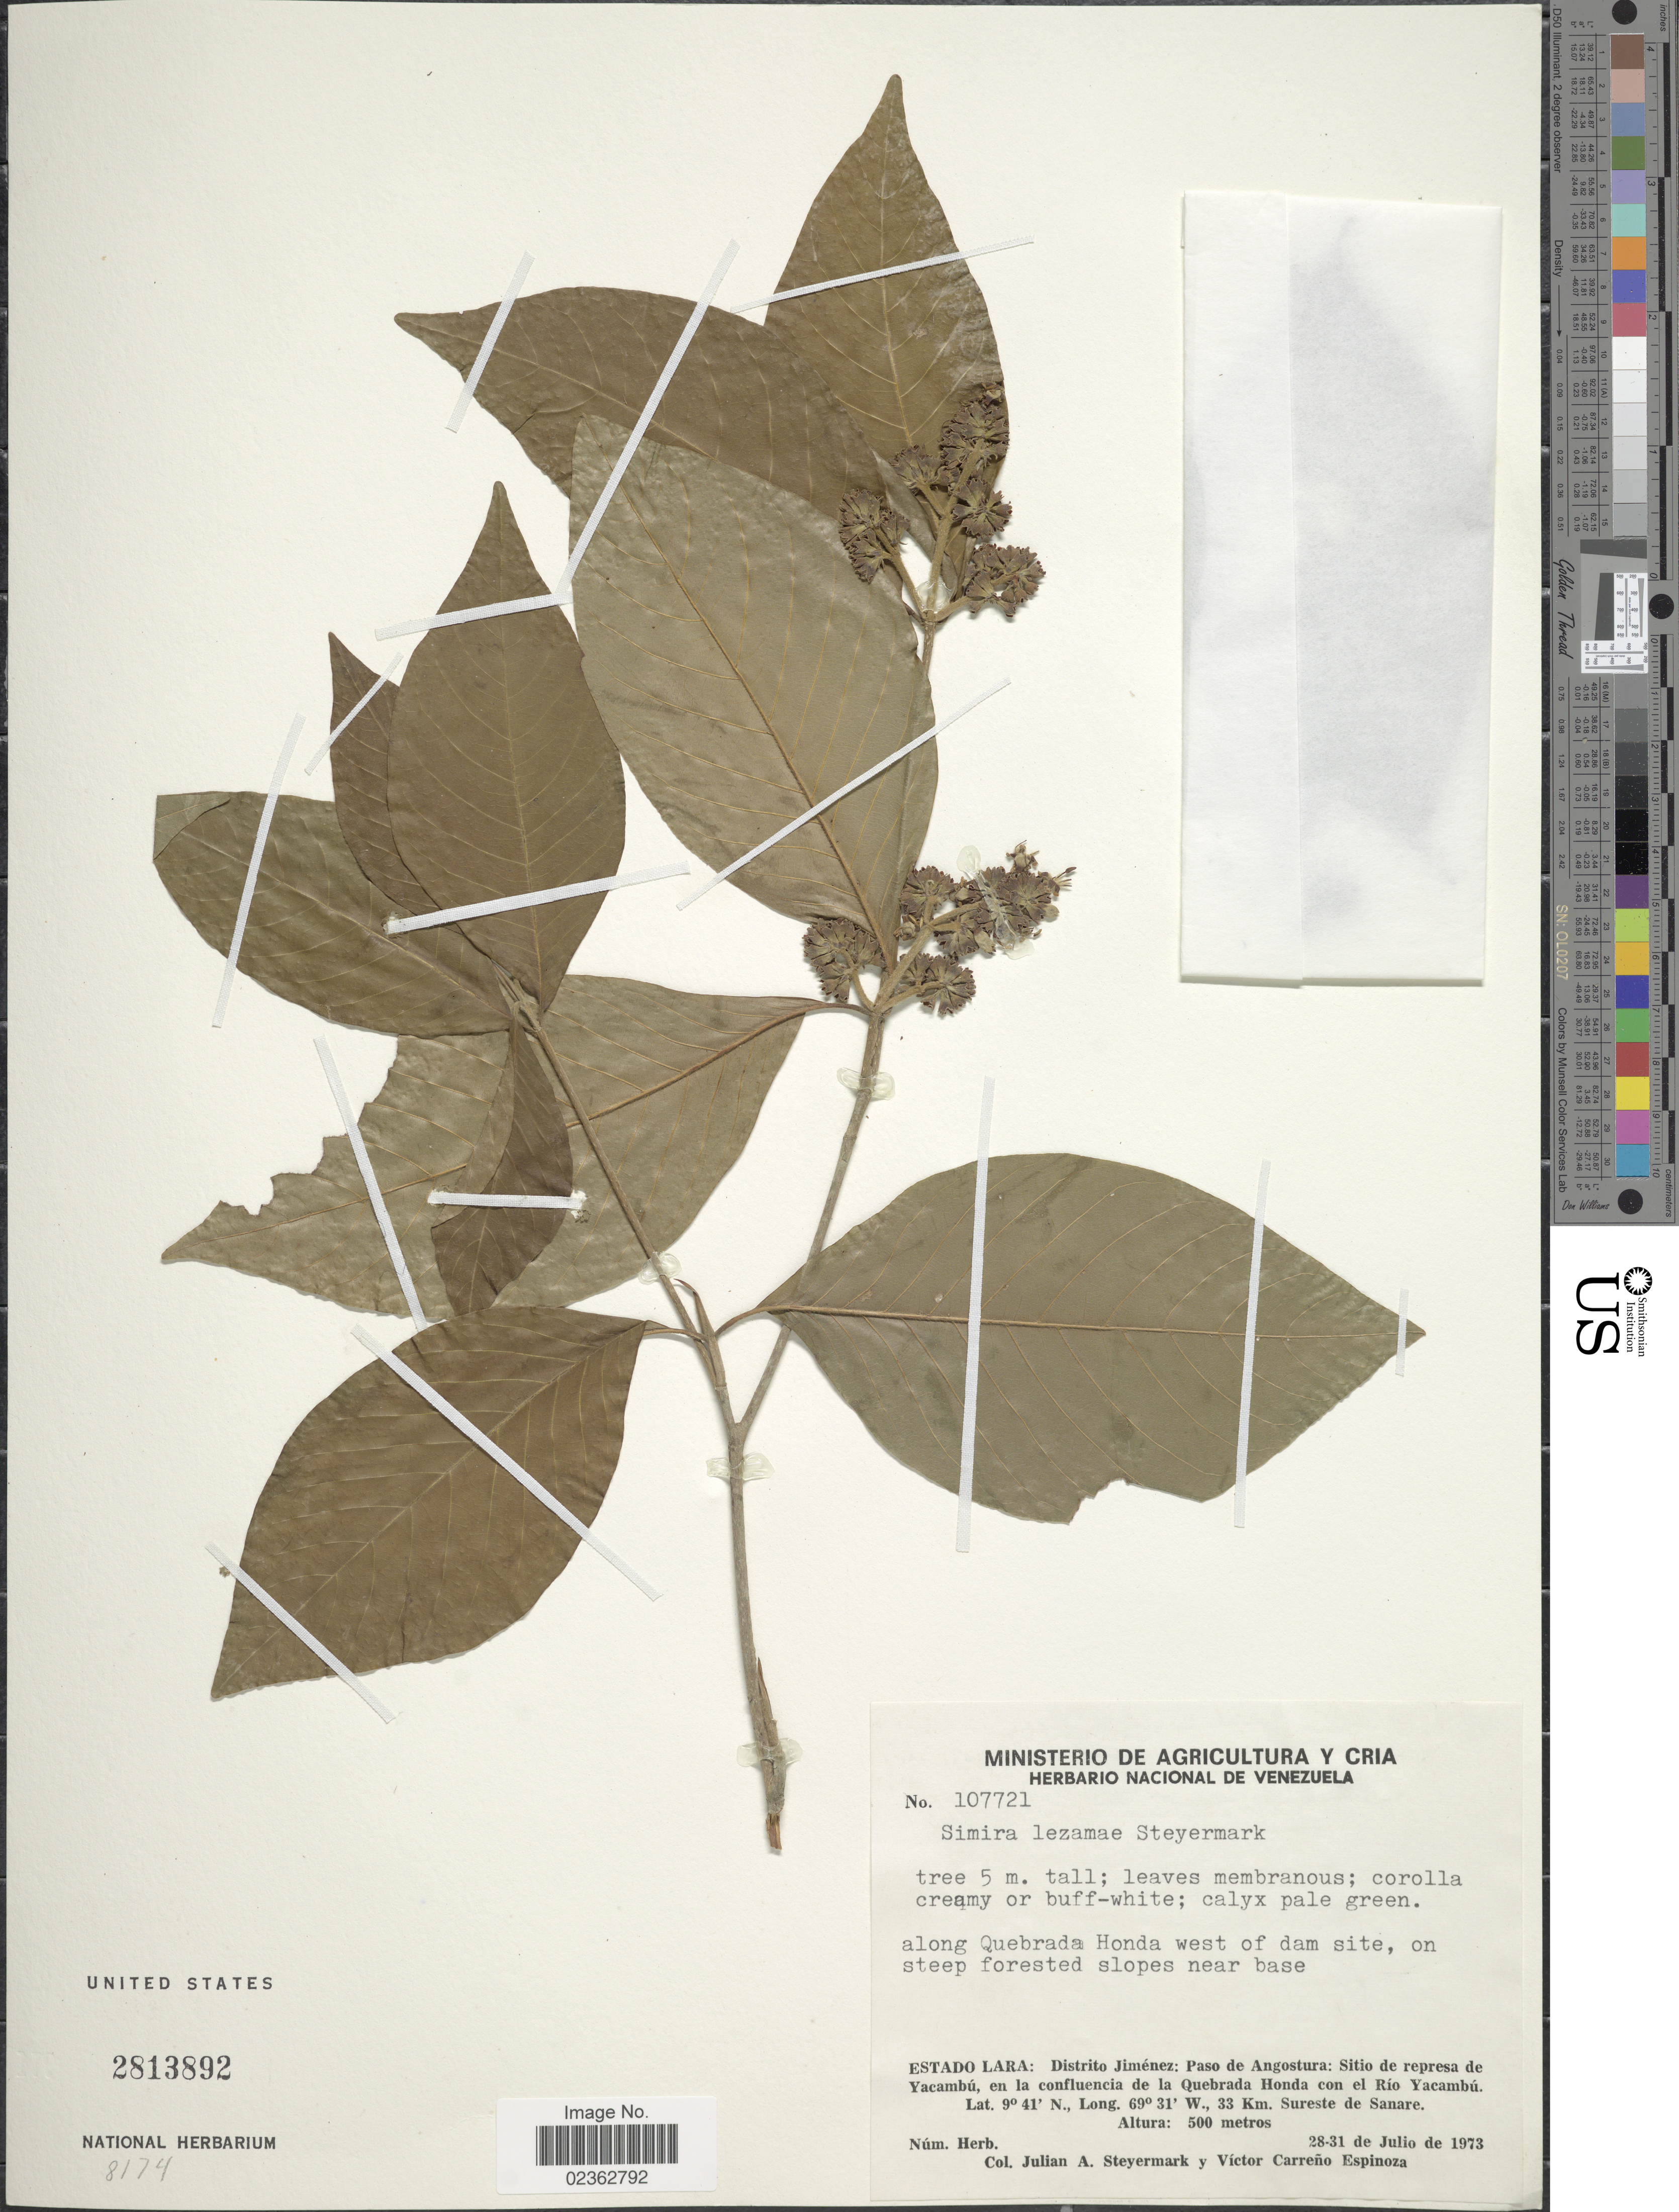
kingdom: Plantae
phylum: Tracheophyta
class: Magnoliopsida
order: Gentianales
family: Rubiaceae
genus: Simira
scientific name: Simira lezamae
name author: Steyerm.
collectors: J. Steyermark & V. Carreño E.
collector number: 107721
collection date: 1973-07-28/1973-07-31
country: Venezuela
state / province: Lara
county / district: Jiménez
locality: Along Quebrada Honda west of dam site, on steep forested slopes near base, Distrito Jimenez: Paso de Angostura: Sitio de represa de Yacambu, en la confluencia de la Quebrada Honda con el Rio Yacambu, 33 km. Sureste de Sanare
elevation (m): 500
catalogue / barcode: US 2813892